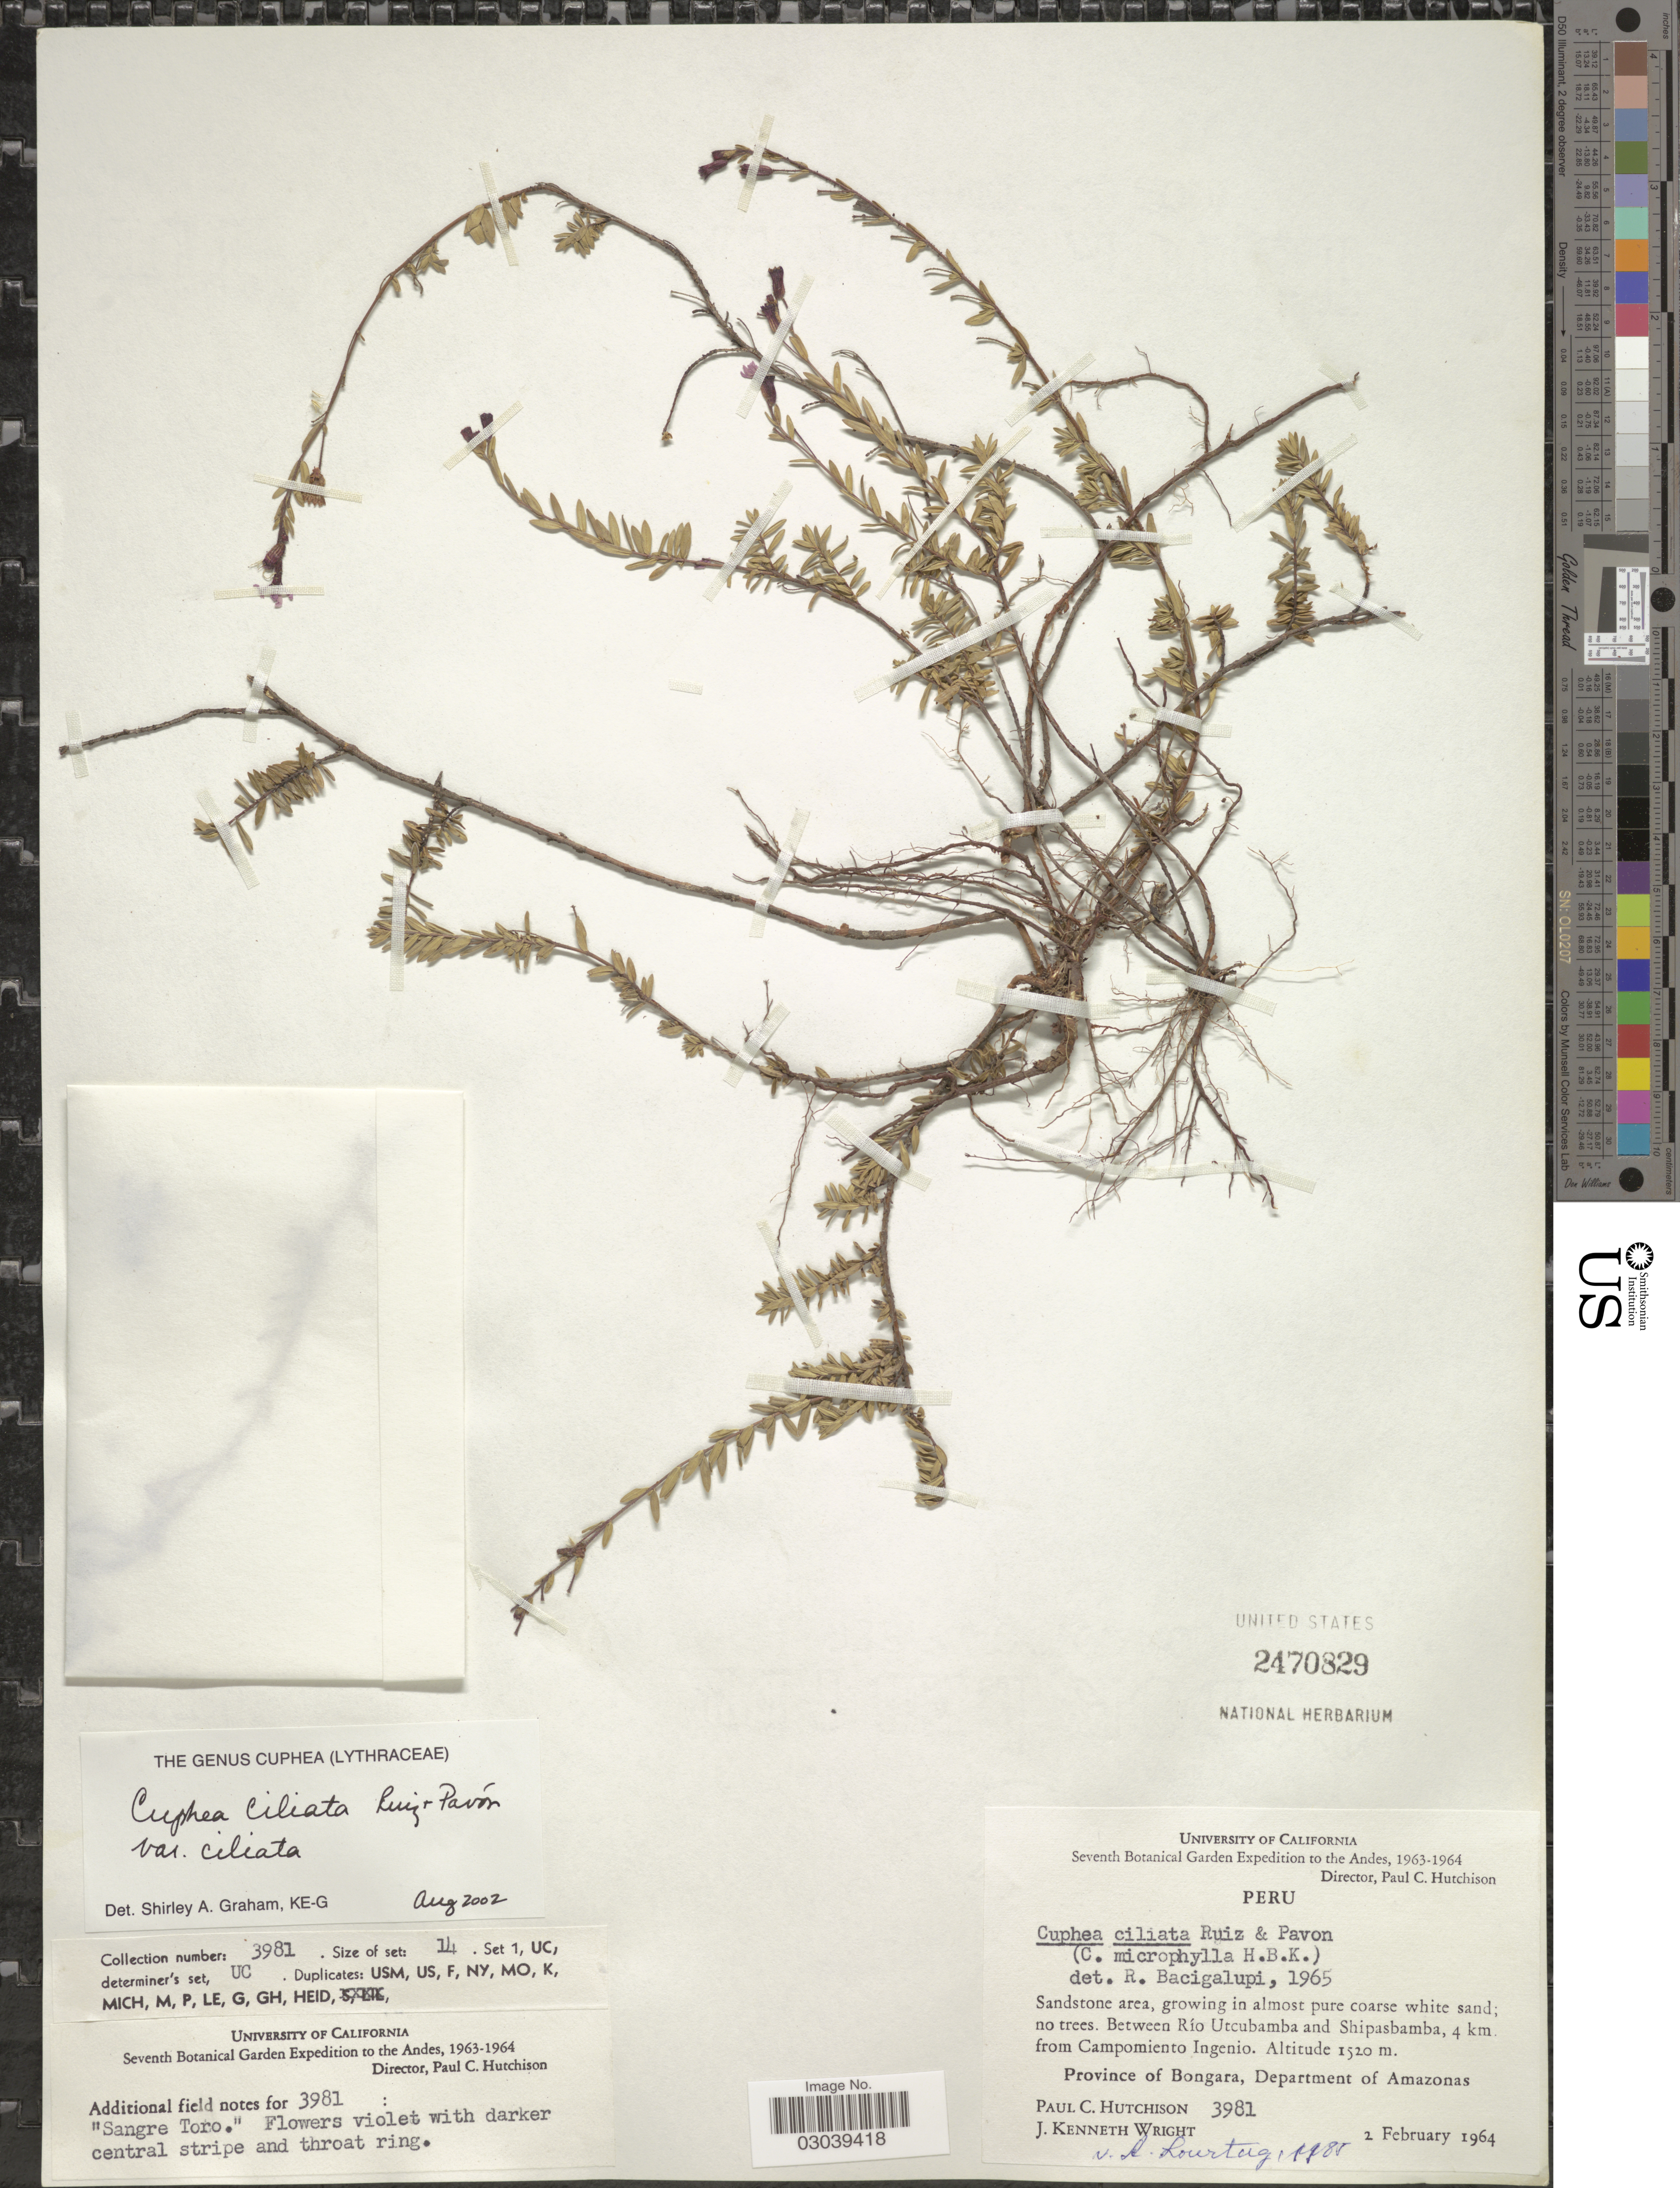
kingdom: Plantae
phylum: Tracheophyta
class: Magnoliopsida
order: Myrtales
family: Lythraceae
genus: Cuphea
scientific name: Cuphea ciliata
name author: Ruiz & Pav.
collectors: P. C. Hutchison & J. K. Wright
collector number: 3981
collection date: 1964-02-02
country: Peru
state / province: Amazonas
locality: Andes. Between Río Utcubamba and Shipasbamba, 4 km from Campomiento Ingenio. Province of Bongara, Department of Amazonas.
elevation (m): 1520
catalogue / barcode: US 2470829